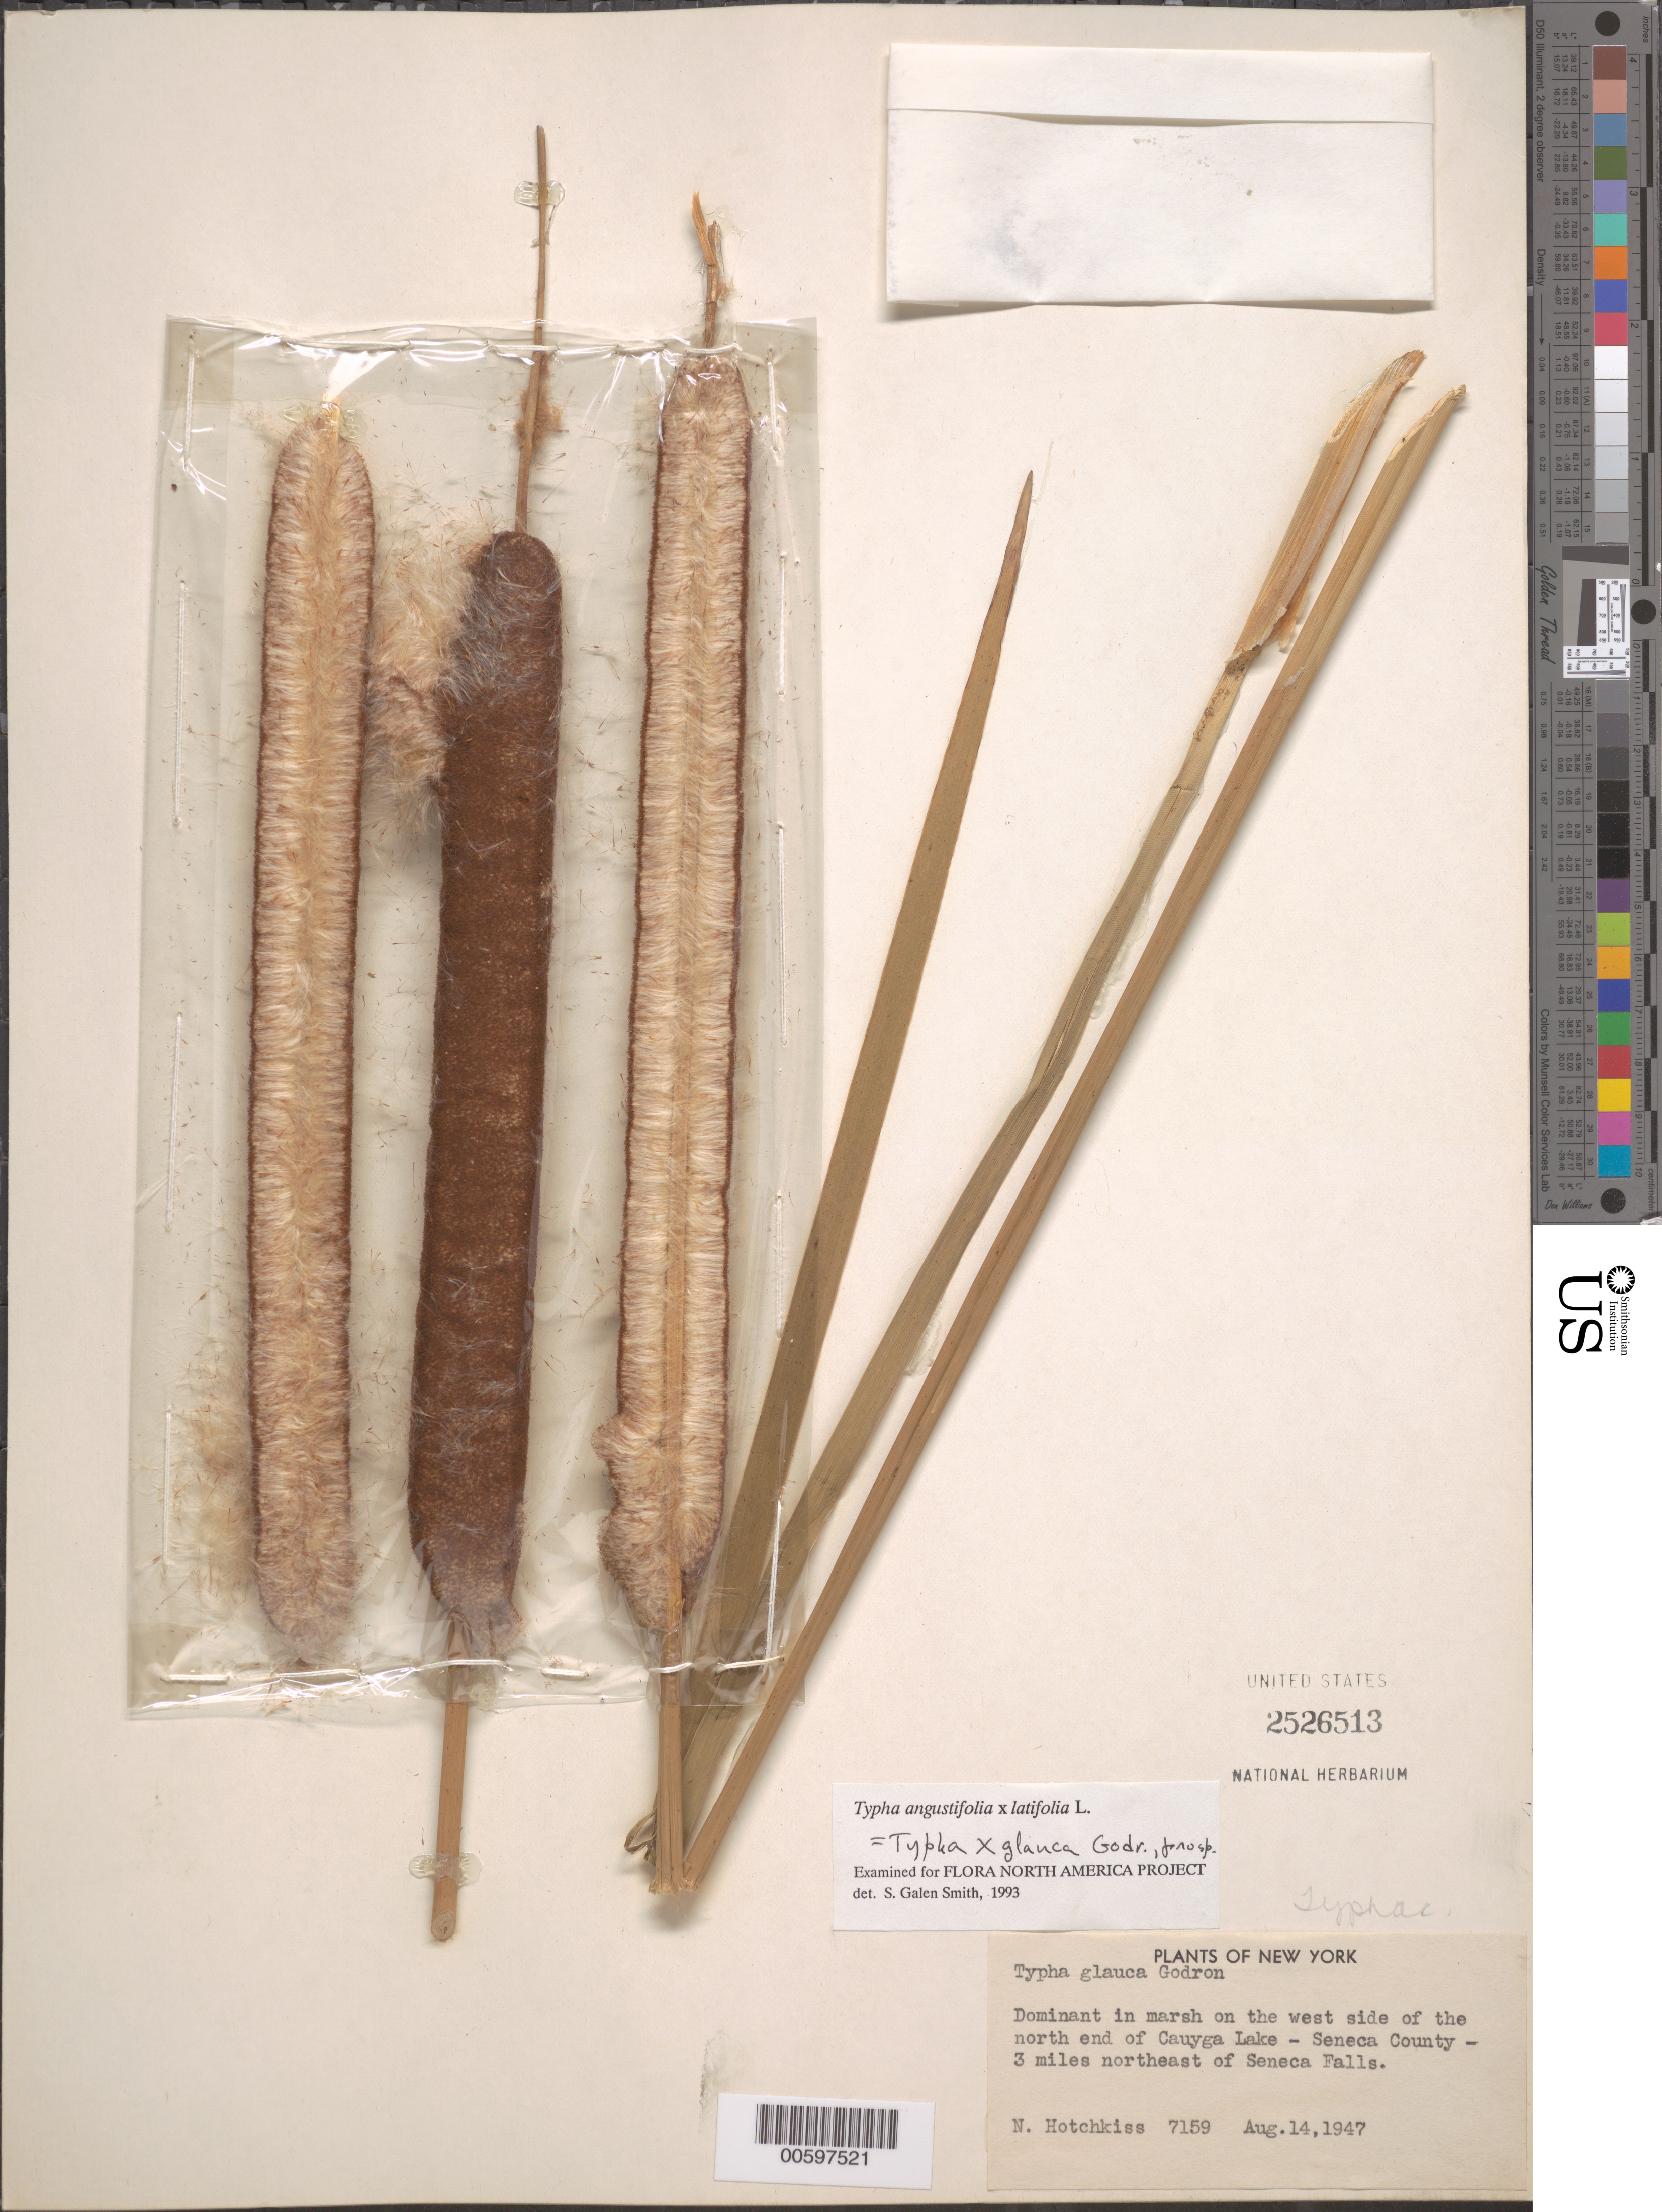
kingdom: Plantae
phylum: Tracheophyta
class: Liliopsida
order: Poales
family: Typhaceae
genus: Typha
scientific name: Typha glauca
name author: Godr.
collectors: N. Hotchkiss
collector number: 7159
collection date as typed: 14 Aug 1947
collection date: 1947-08-14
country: United States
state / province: New York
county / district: Seneca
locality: N end of Cauyga Lake, NE of Senecs Falls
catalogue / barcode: US 2526513